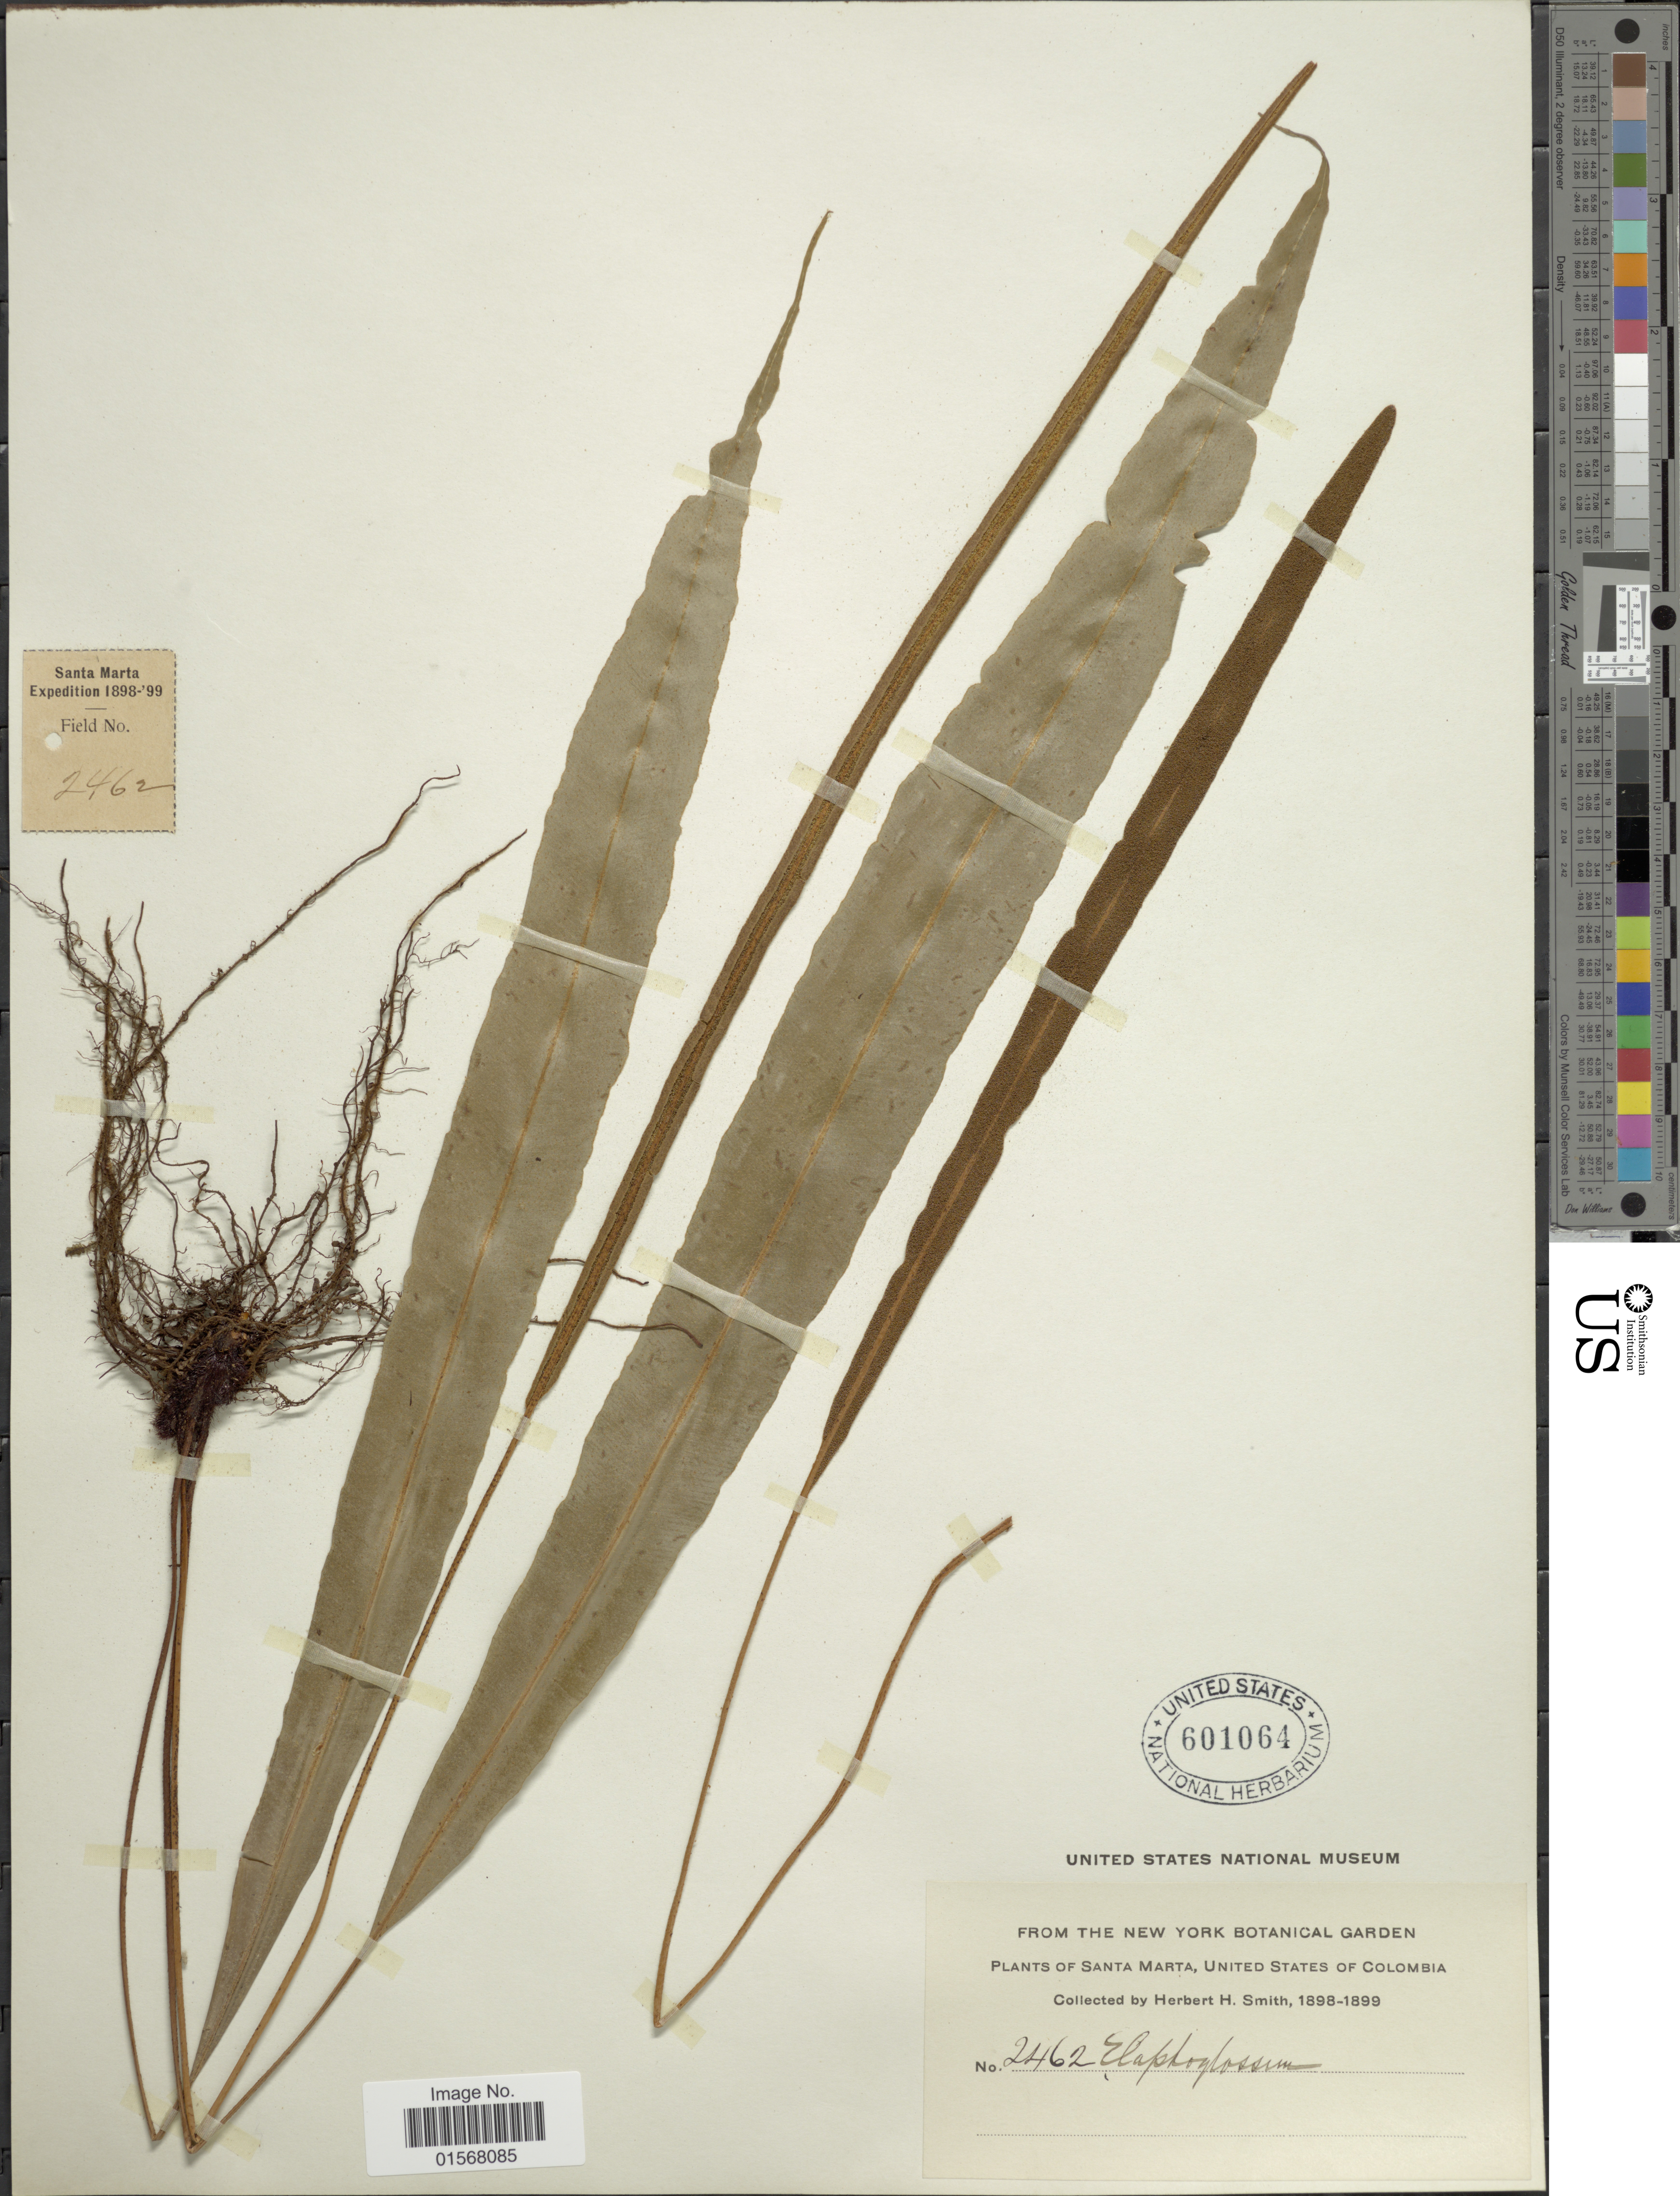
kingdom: Plantae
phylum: Tracheophyta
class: Polypodiopsida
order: Polypodiales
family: Dryopteridaceae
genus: Elaphoglossum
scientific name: Elaphoglossum sp.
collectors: Herbert H. Smith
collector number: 2462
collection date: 1898/1899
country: Colombia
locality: Santa Marta, United States of Colombia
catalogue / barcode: US 601064